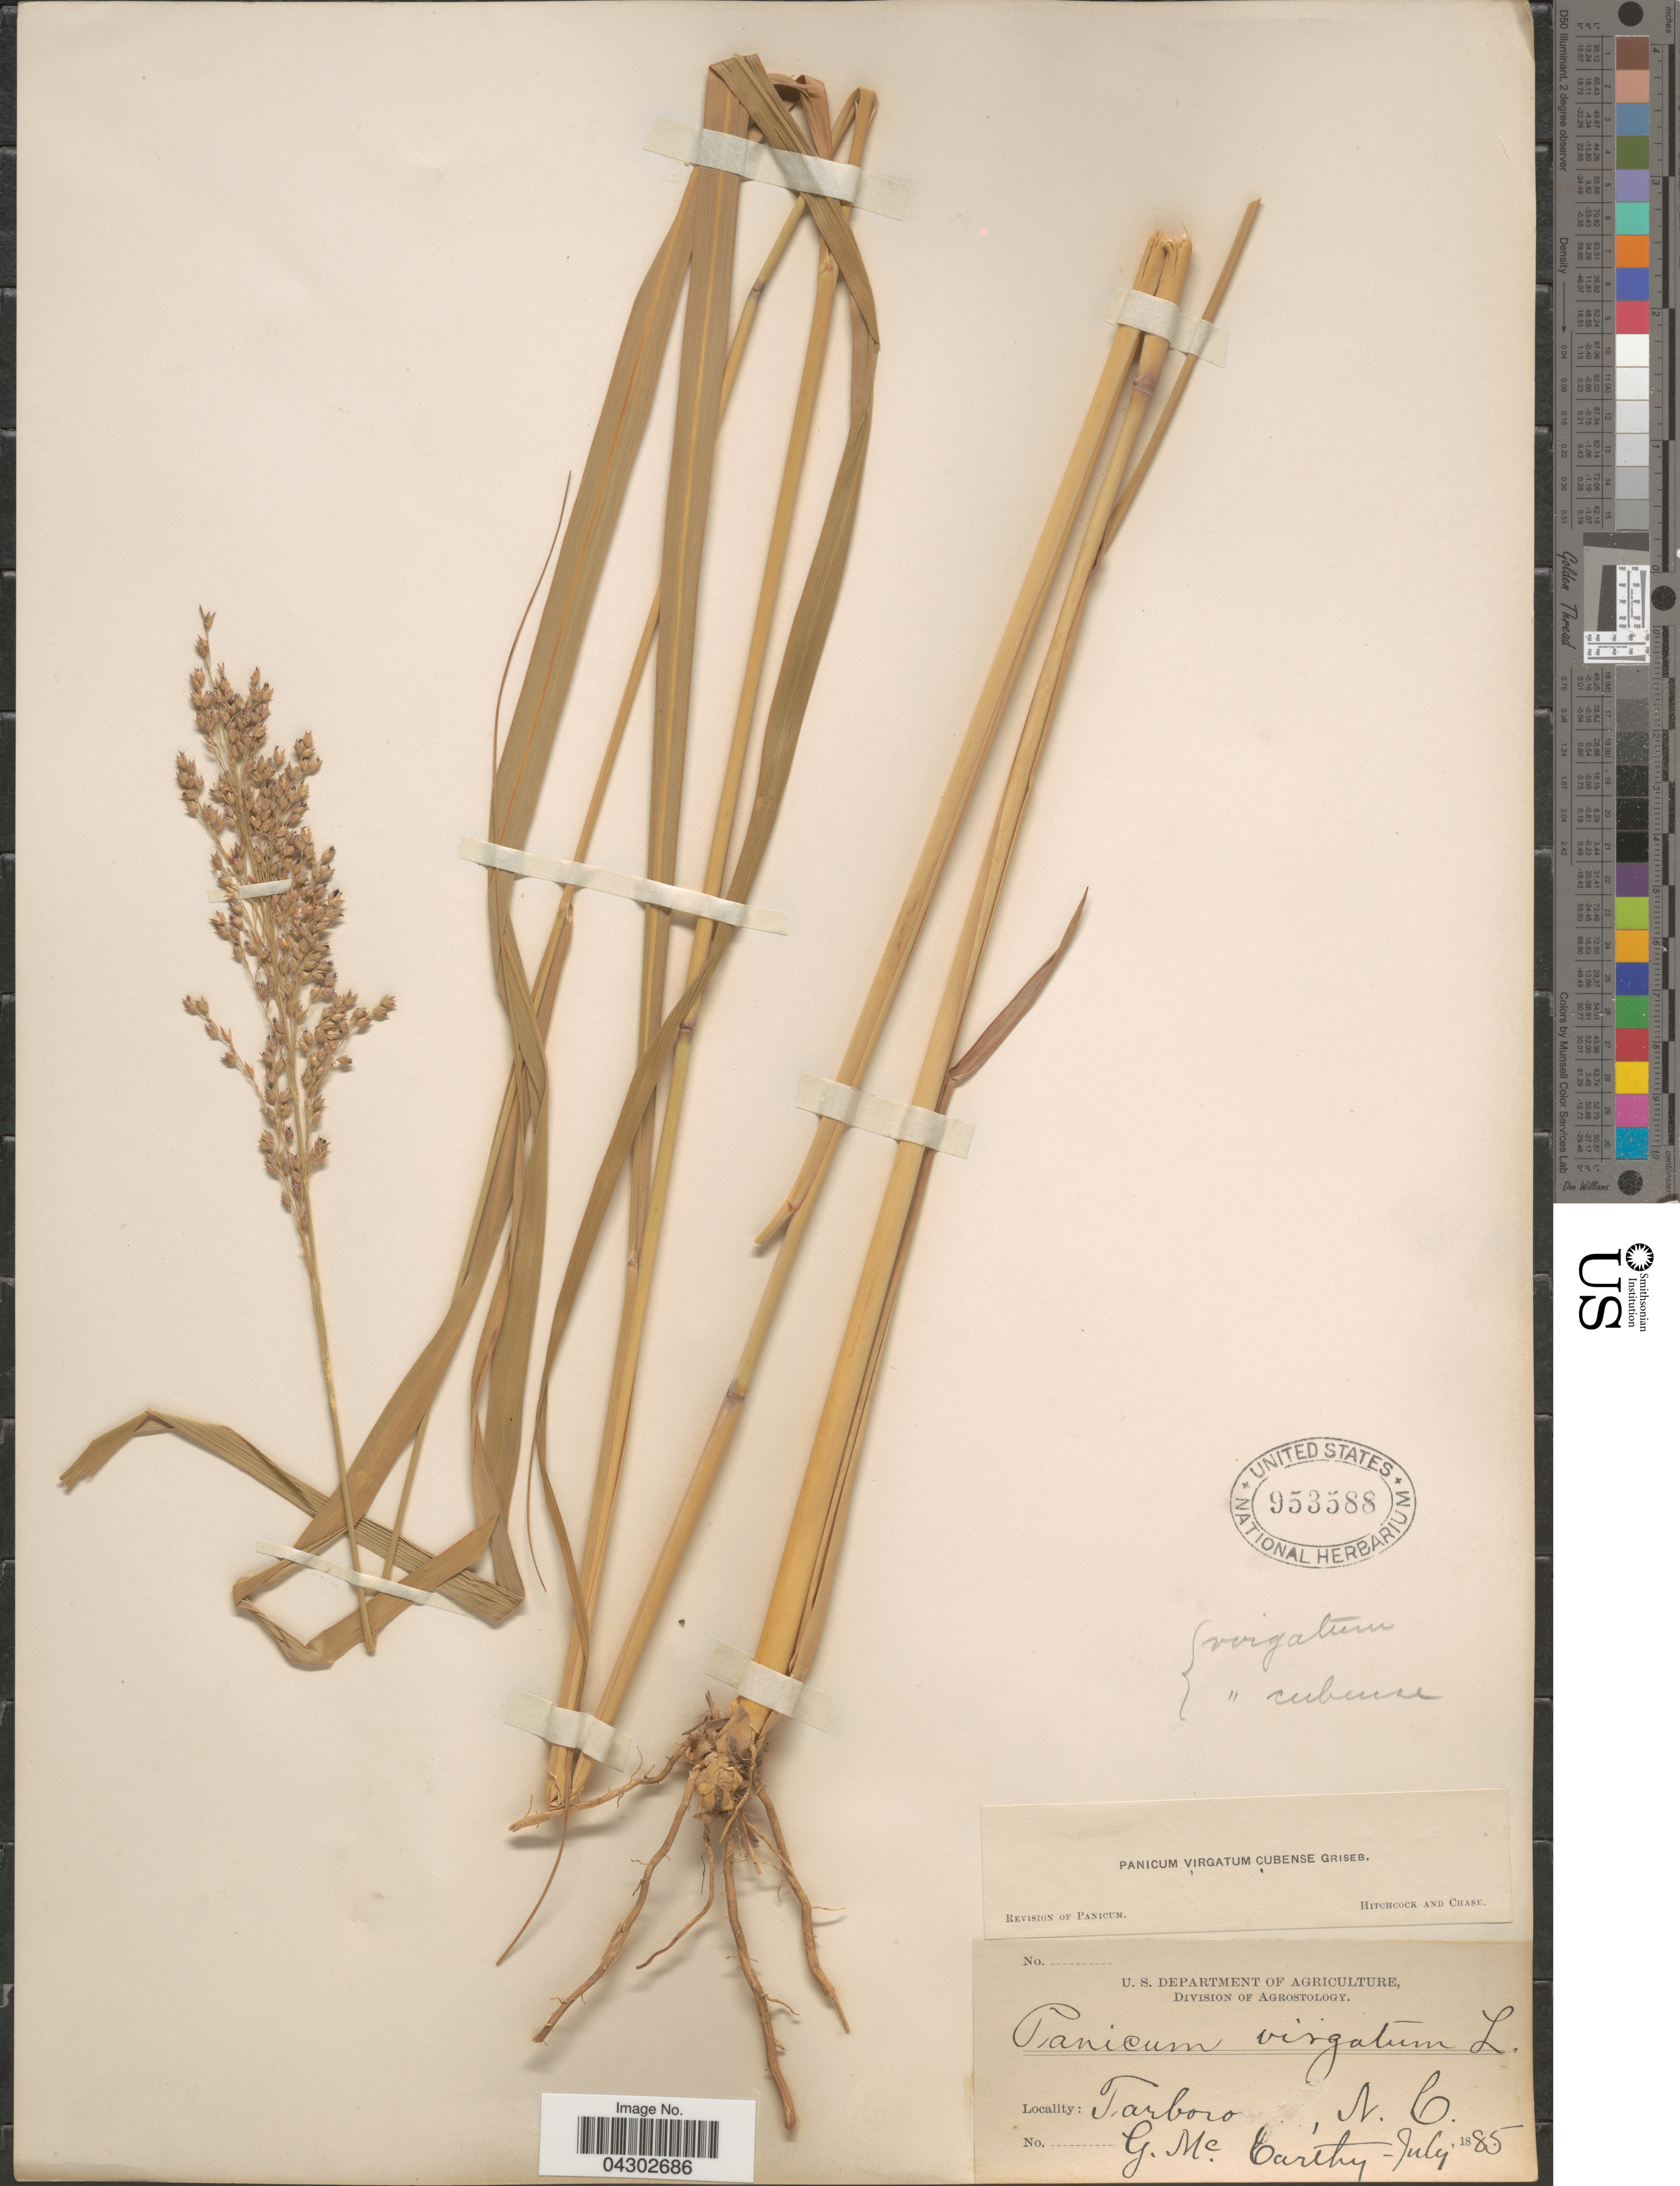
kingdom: Plantae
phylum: Tracheophyta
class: Liliopsida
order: Poales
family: Poaceae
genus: Panicum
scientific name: Panicum virgatum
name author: L.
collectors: G. McCarthy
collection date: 1885-07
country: United States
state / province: North Carolina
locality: Tarboro.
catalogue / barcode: US 953588